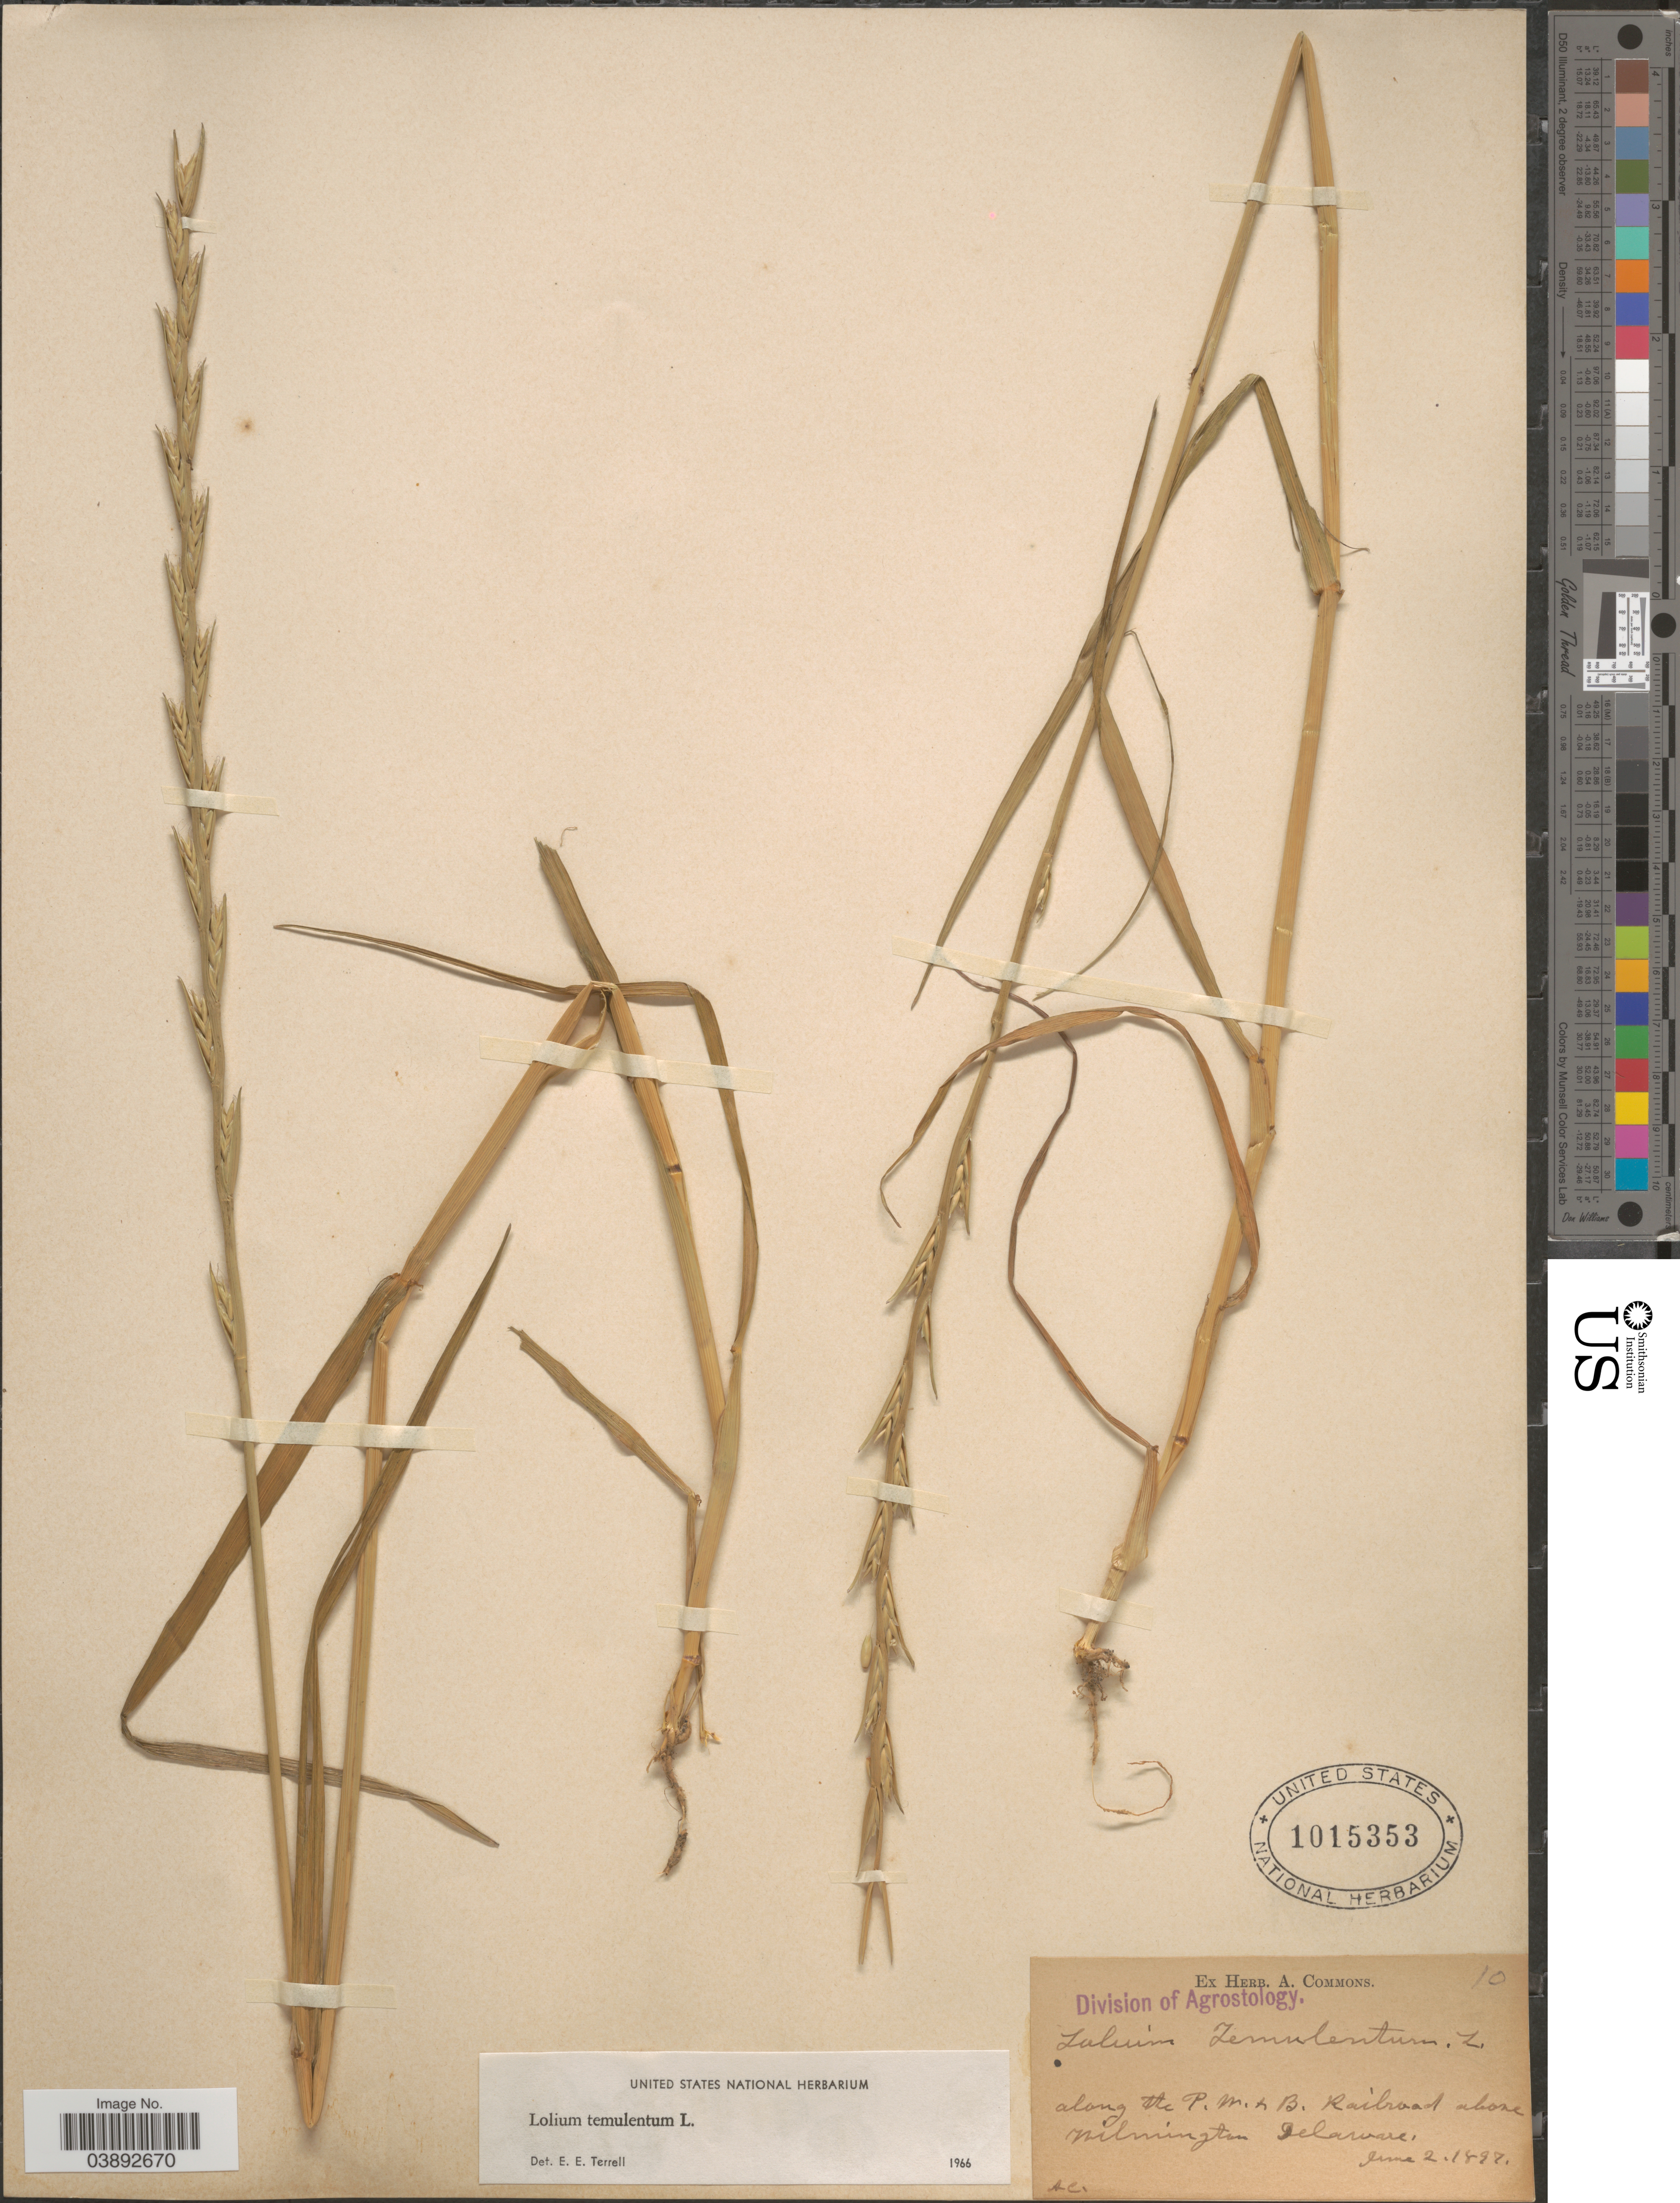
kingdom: Plantae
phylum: Tracheophyta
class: Liliopsida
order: Poales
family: Poaceae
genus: Lolium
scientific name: Lolium temulentum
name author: L.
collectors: A. Commons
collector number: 10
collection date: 1897-06-02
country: United States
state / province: Delaware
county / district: New Castle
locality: Along the P.W. + B. Railroad above Wilmington.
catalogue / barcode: US 1015353